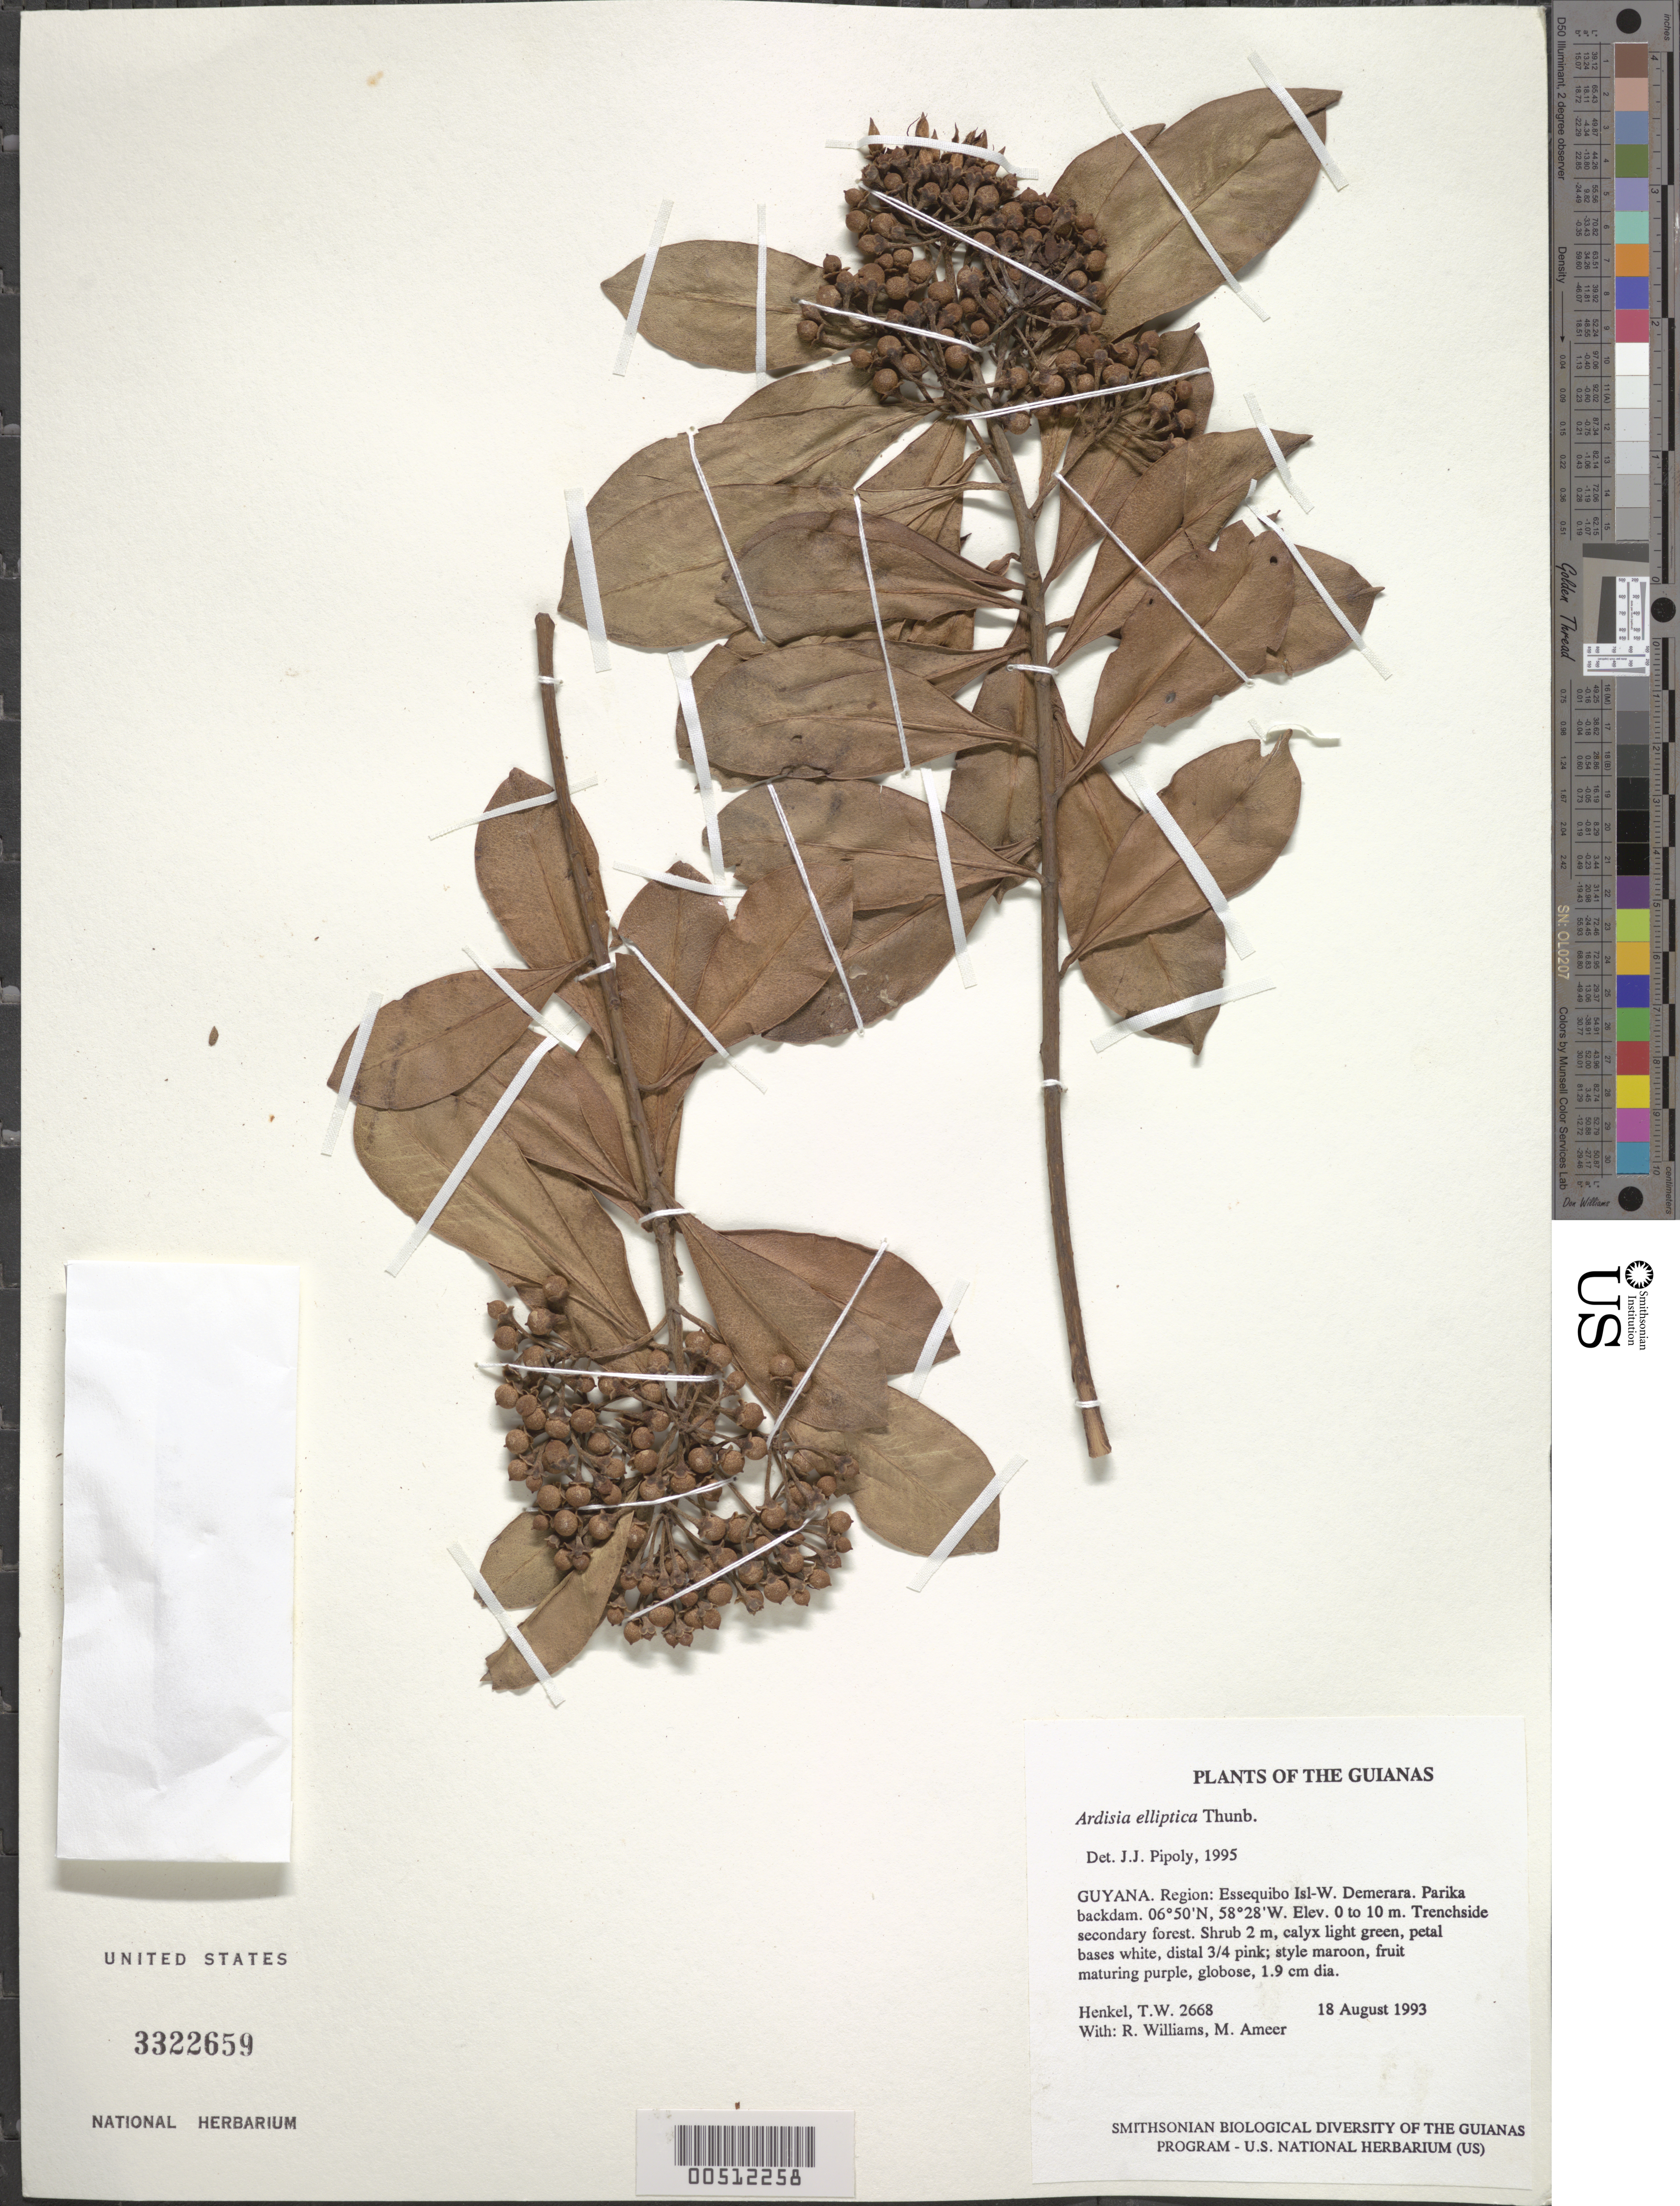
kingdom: Plantae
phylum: Tracheophyta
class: Magnoliopsida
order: Ericales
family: Primulaceae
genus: Ardisia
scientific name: Ardisia elliptica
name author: Thunb.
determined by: Pipoly, J. J., III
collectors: T. Henkel, R. Williams & M. Ameer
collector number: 2668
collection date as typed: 18 August 1993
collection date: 1993-08-18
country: Guyana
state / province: Essequibo Isl-W. Demerara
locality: Parika backdam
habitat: Trenchside secondary forest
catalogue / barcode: US 3322659